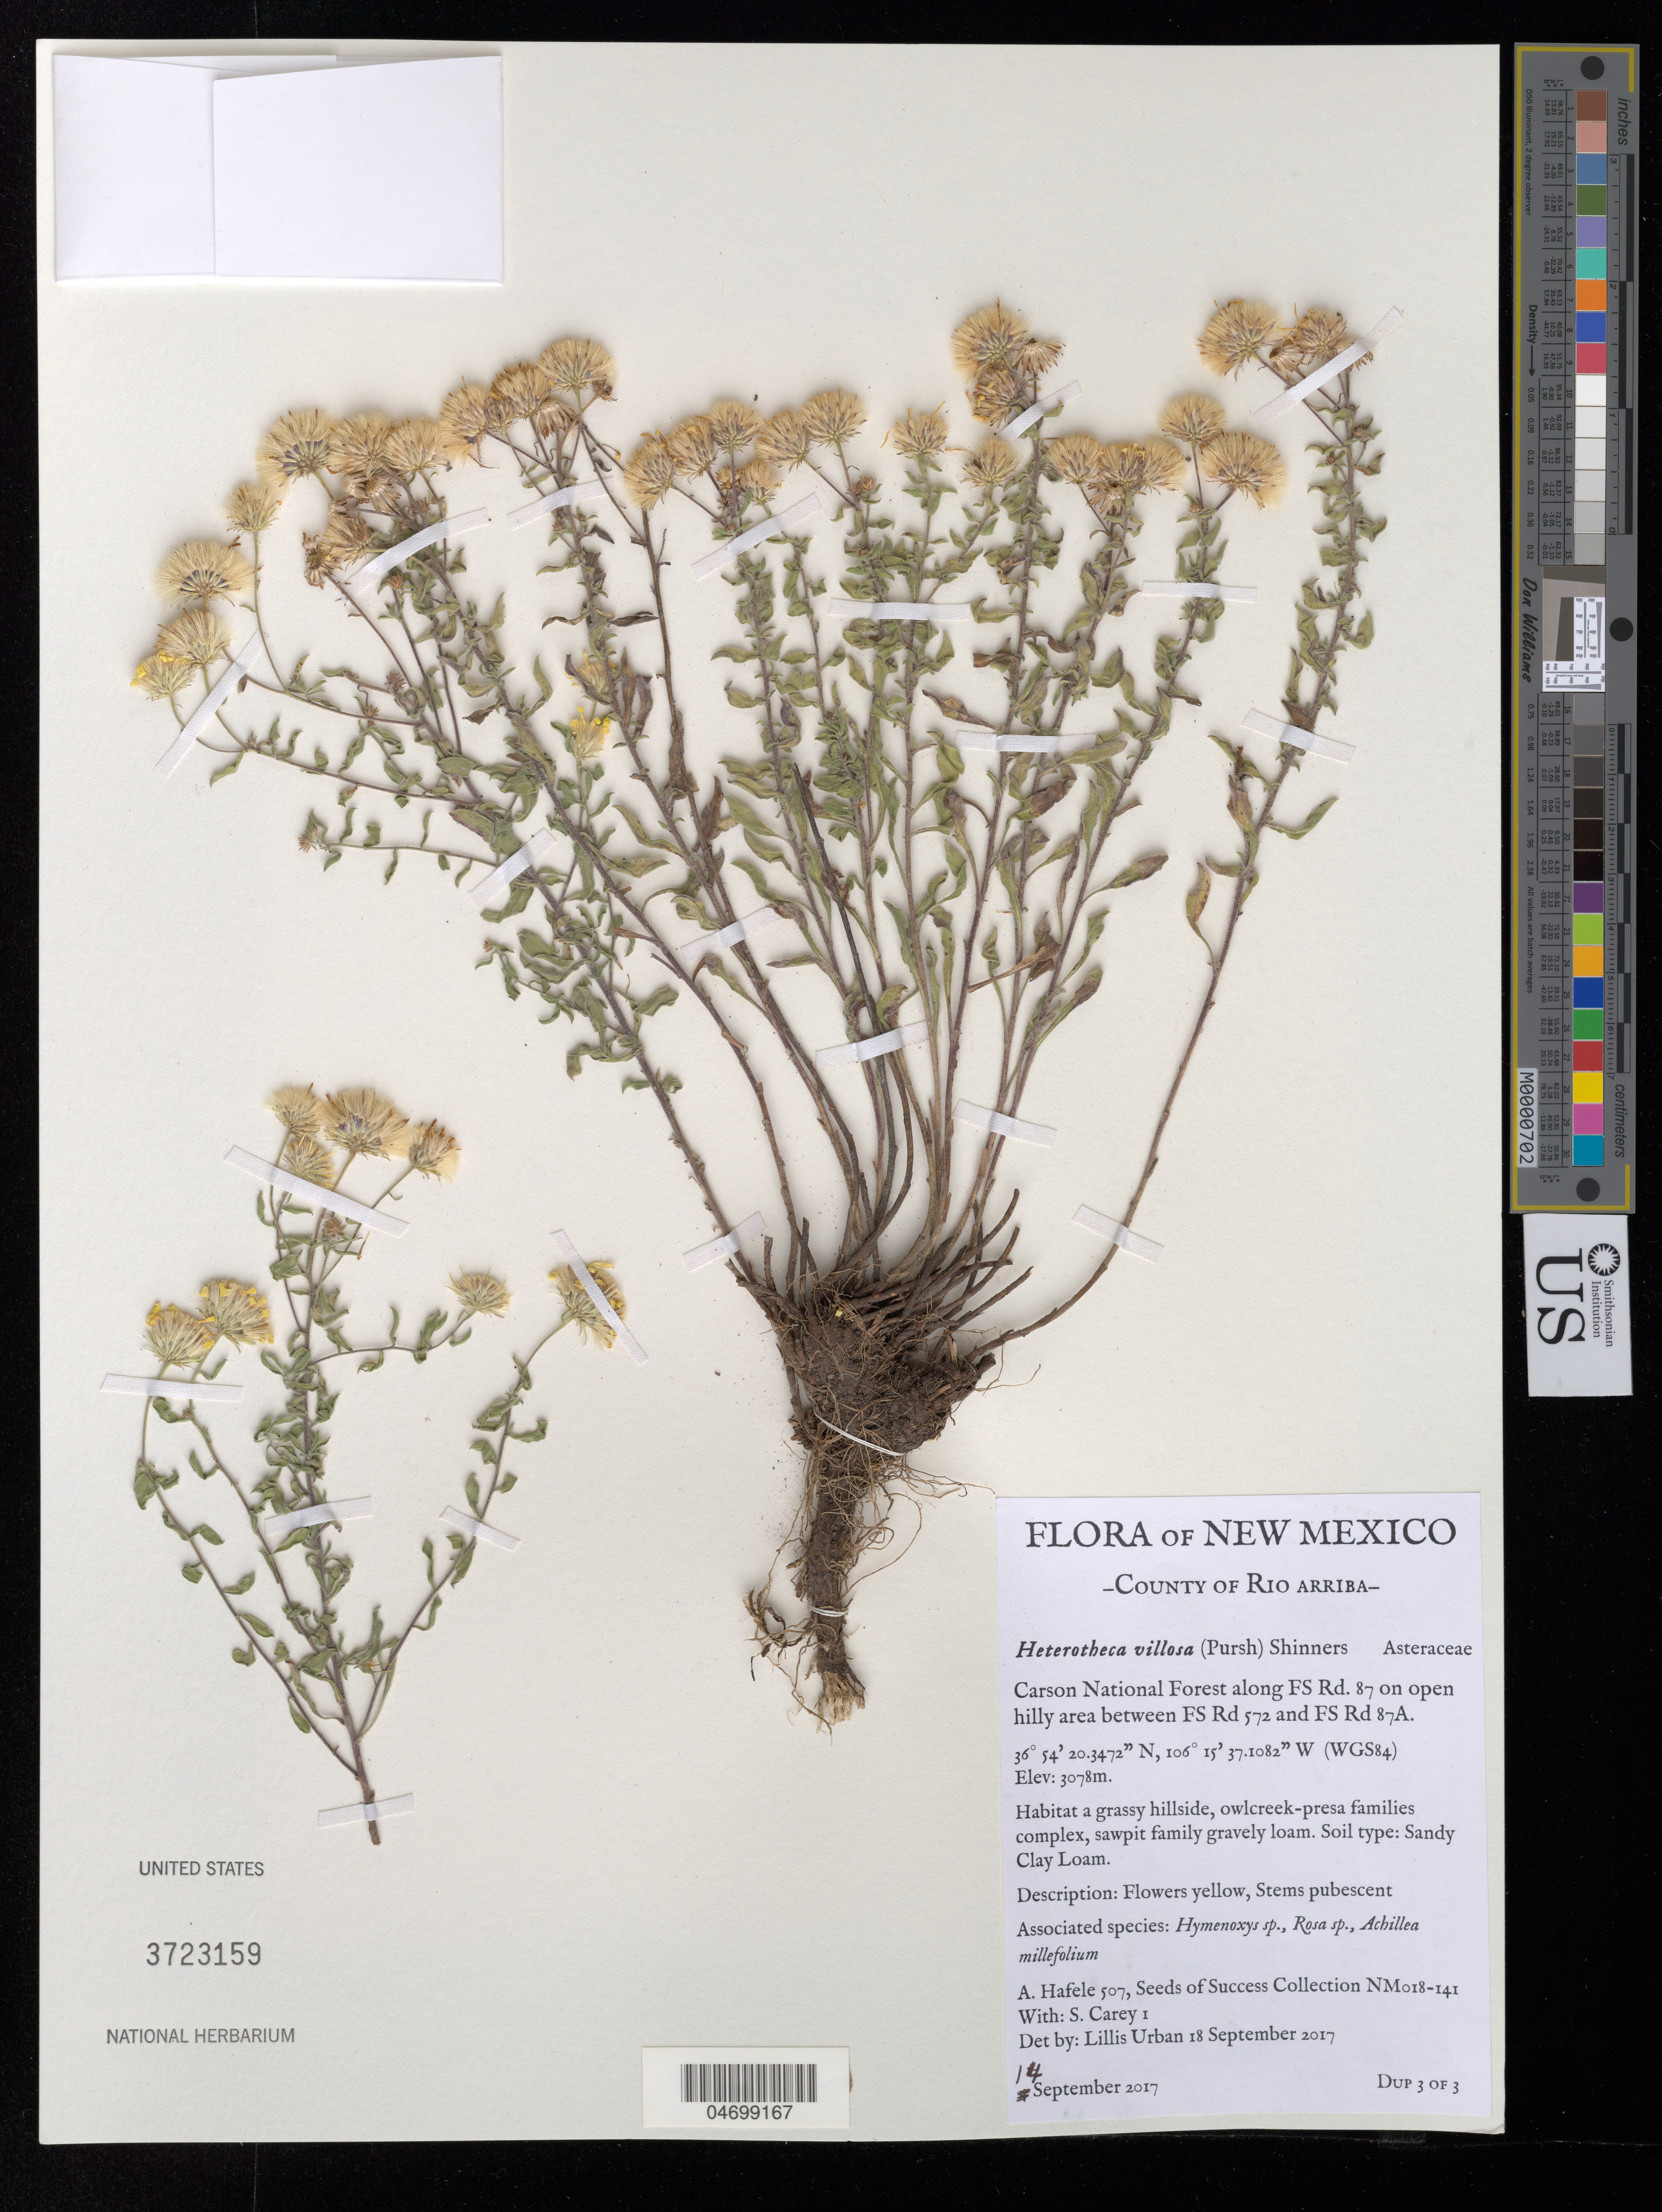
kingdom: Plantae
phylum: Tracheophyta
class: Magnoliopsida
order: Asterales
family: Asteraceae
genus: Heterotheca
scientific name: Heterotheca villosa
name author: (Pursh) Shinners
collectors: A. Hafele & S. Carey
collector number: NM018-141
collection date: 2017-09-14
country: United States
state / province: New Mexico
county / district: Rio Arriba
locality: Carson National Forest, On hillside about 21 miles down FS Rd 87, open hilly area between FS Rd 572 and FS Rd 87A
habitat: grassy hillside, owlcreek-presa families complex, sawpit family gravely loam. Sandy clay loam. With Hymenoxys sp., Rosa sp., Achillea millefolium.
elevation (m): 3078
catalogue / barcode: US 3723159